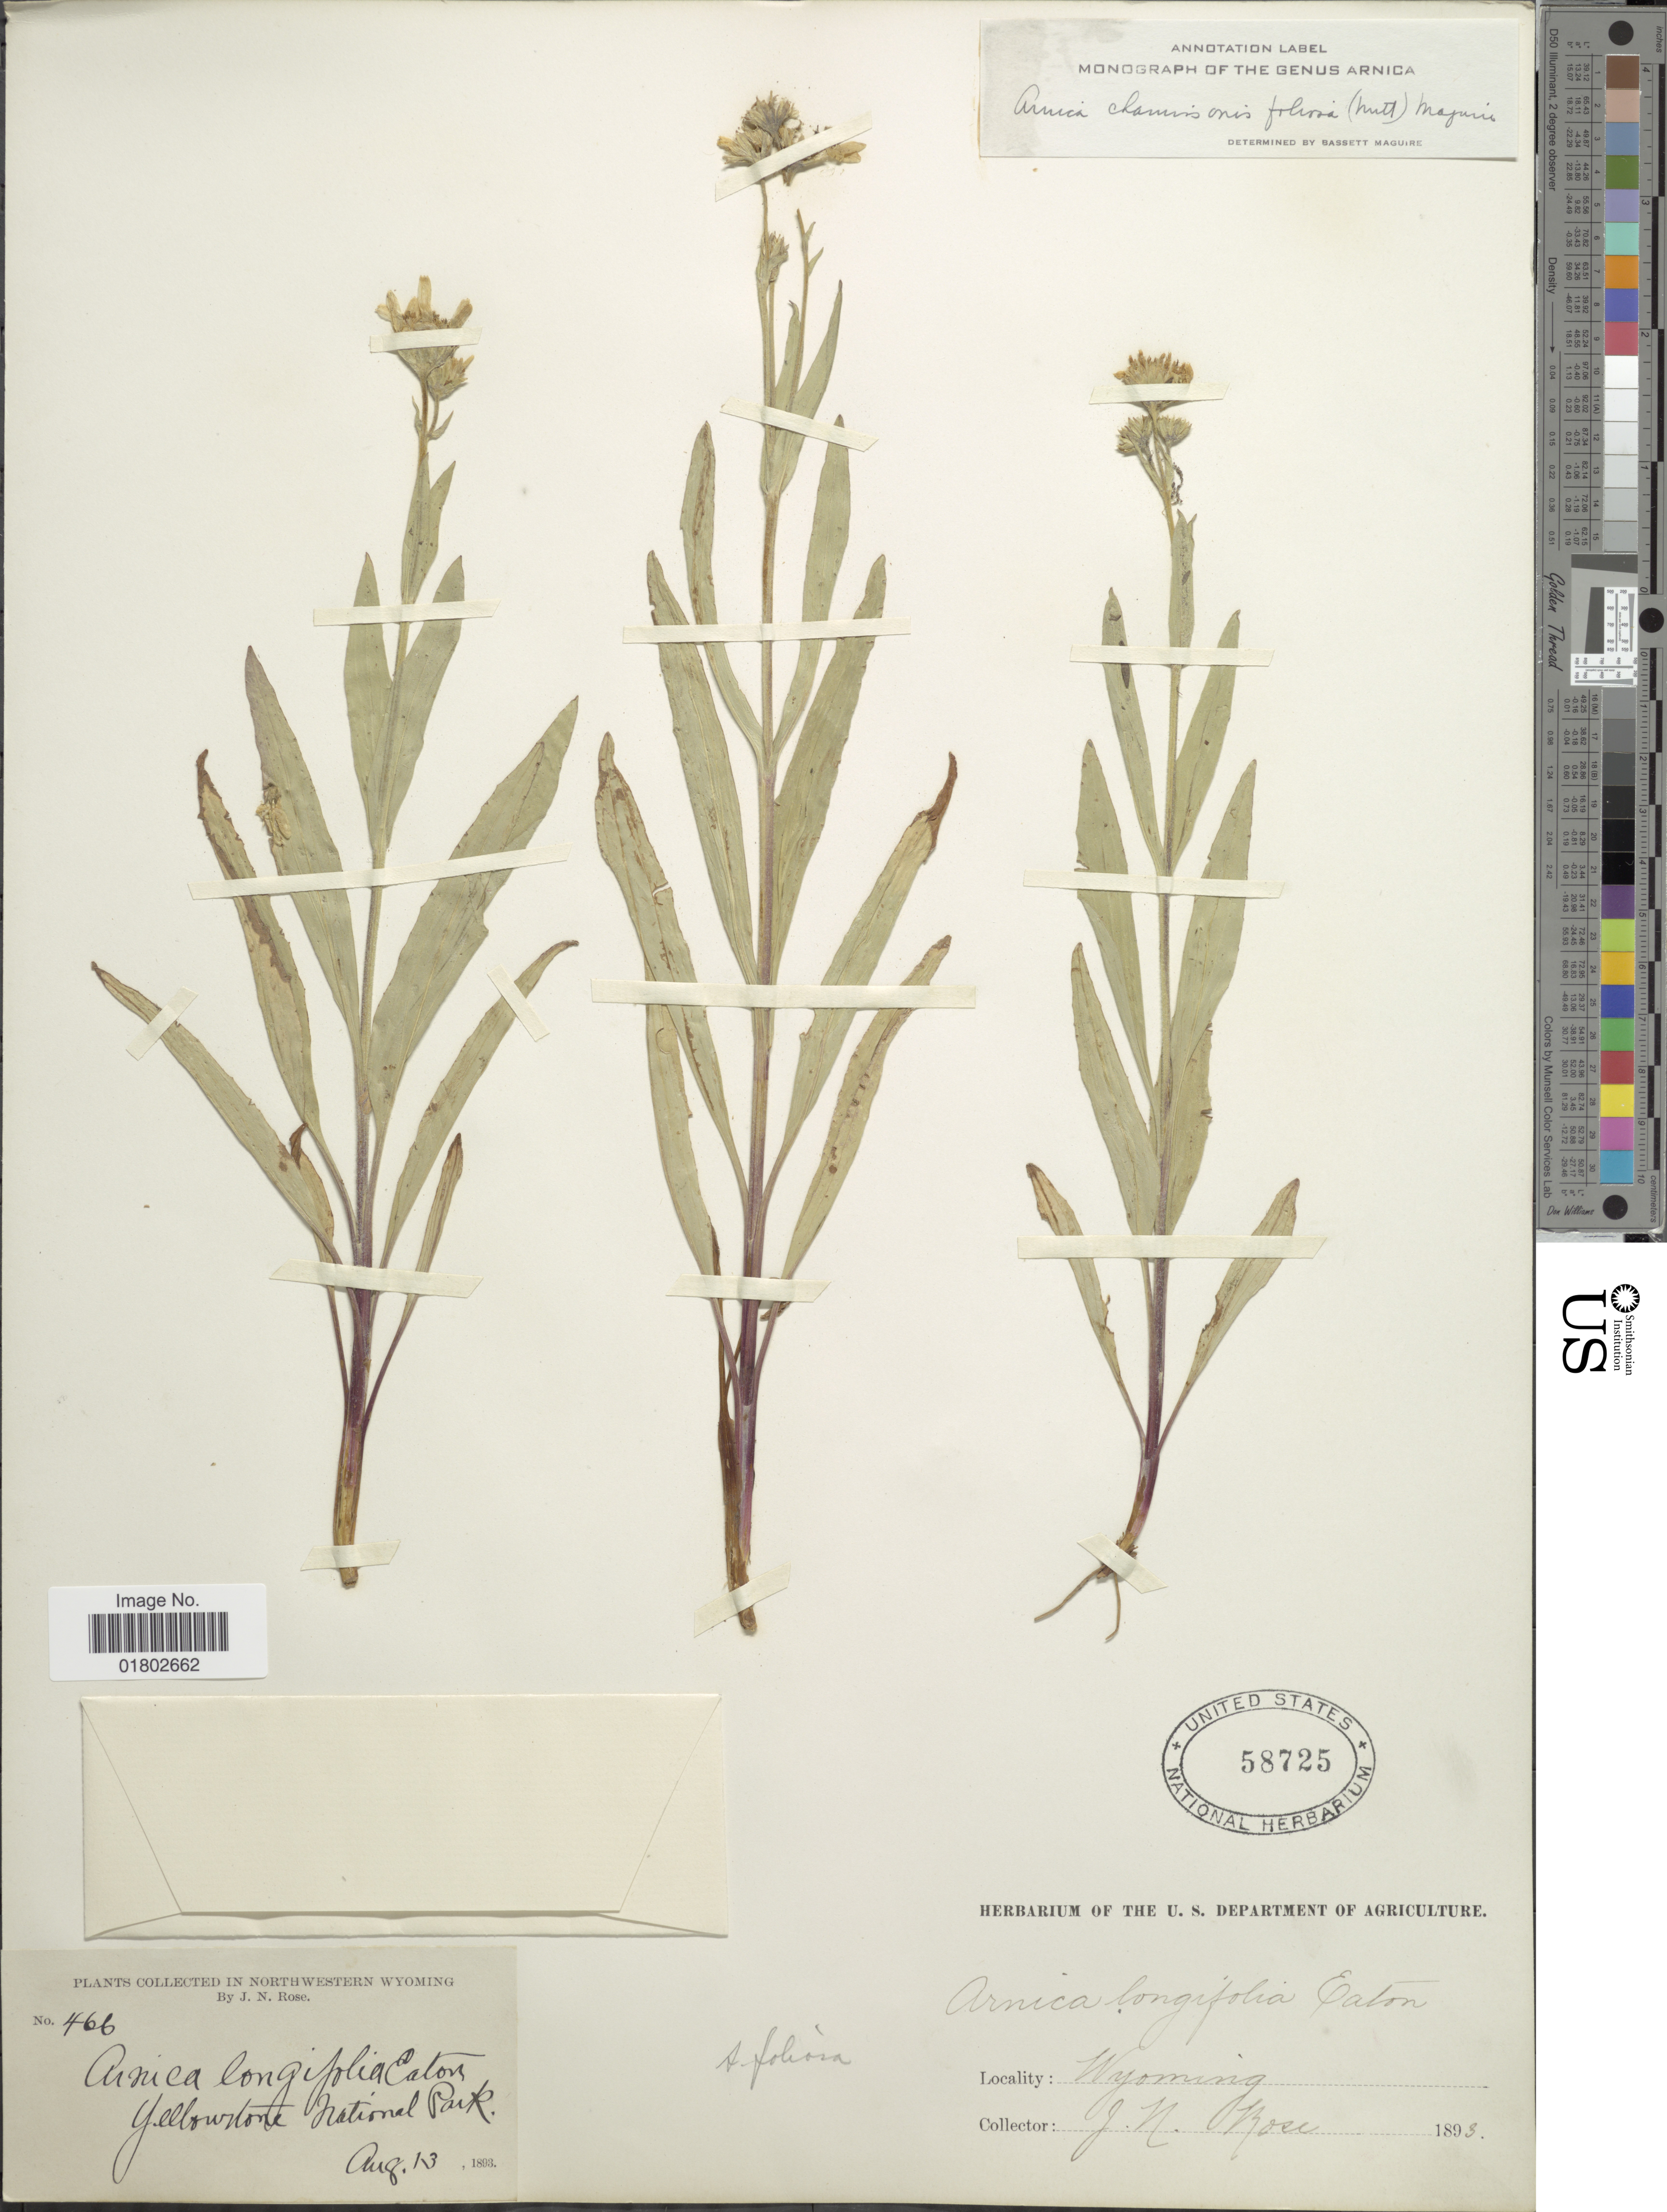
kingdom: Plantae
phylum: Tracheophyta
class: Magnoliopsida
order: Asterales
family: Asteraceae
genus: Arnica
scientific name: Arnica chamissonis subsp. foliosa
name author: (Nutt.) Maguire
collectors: J. N. Rose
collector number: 466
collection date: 1893-08-13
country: United States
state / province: Wyoming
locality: Northwestern Wyoming, Yellowstone National Park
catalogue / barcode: US 58725